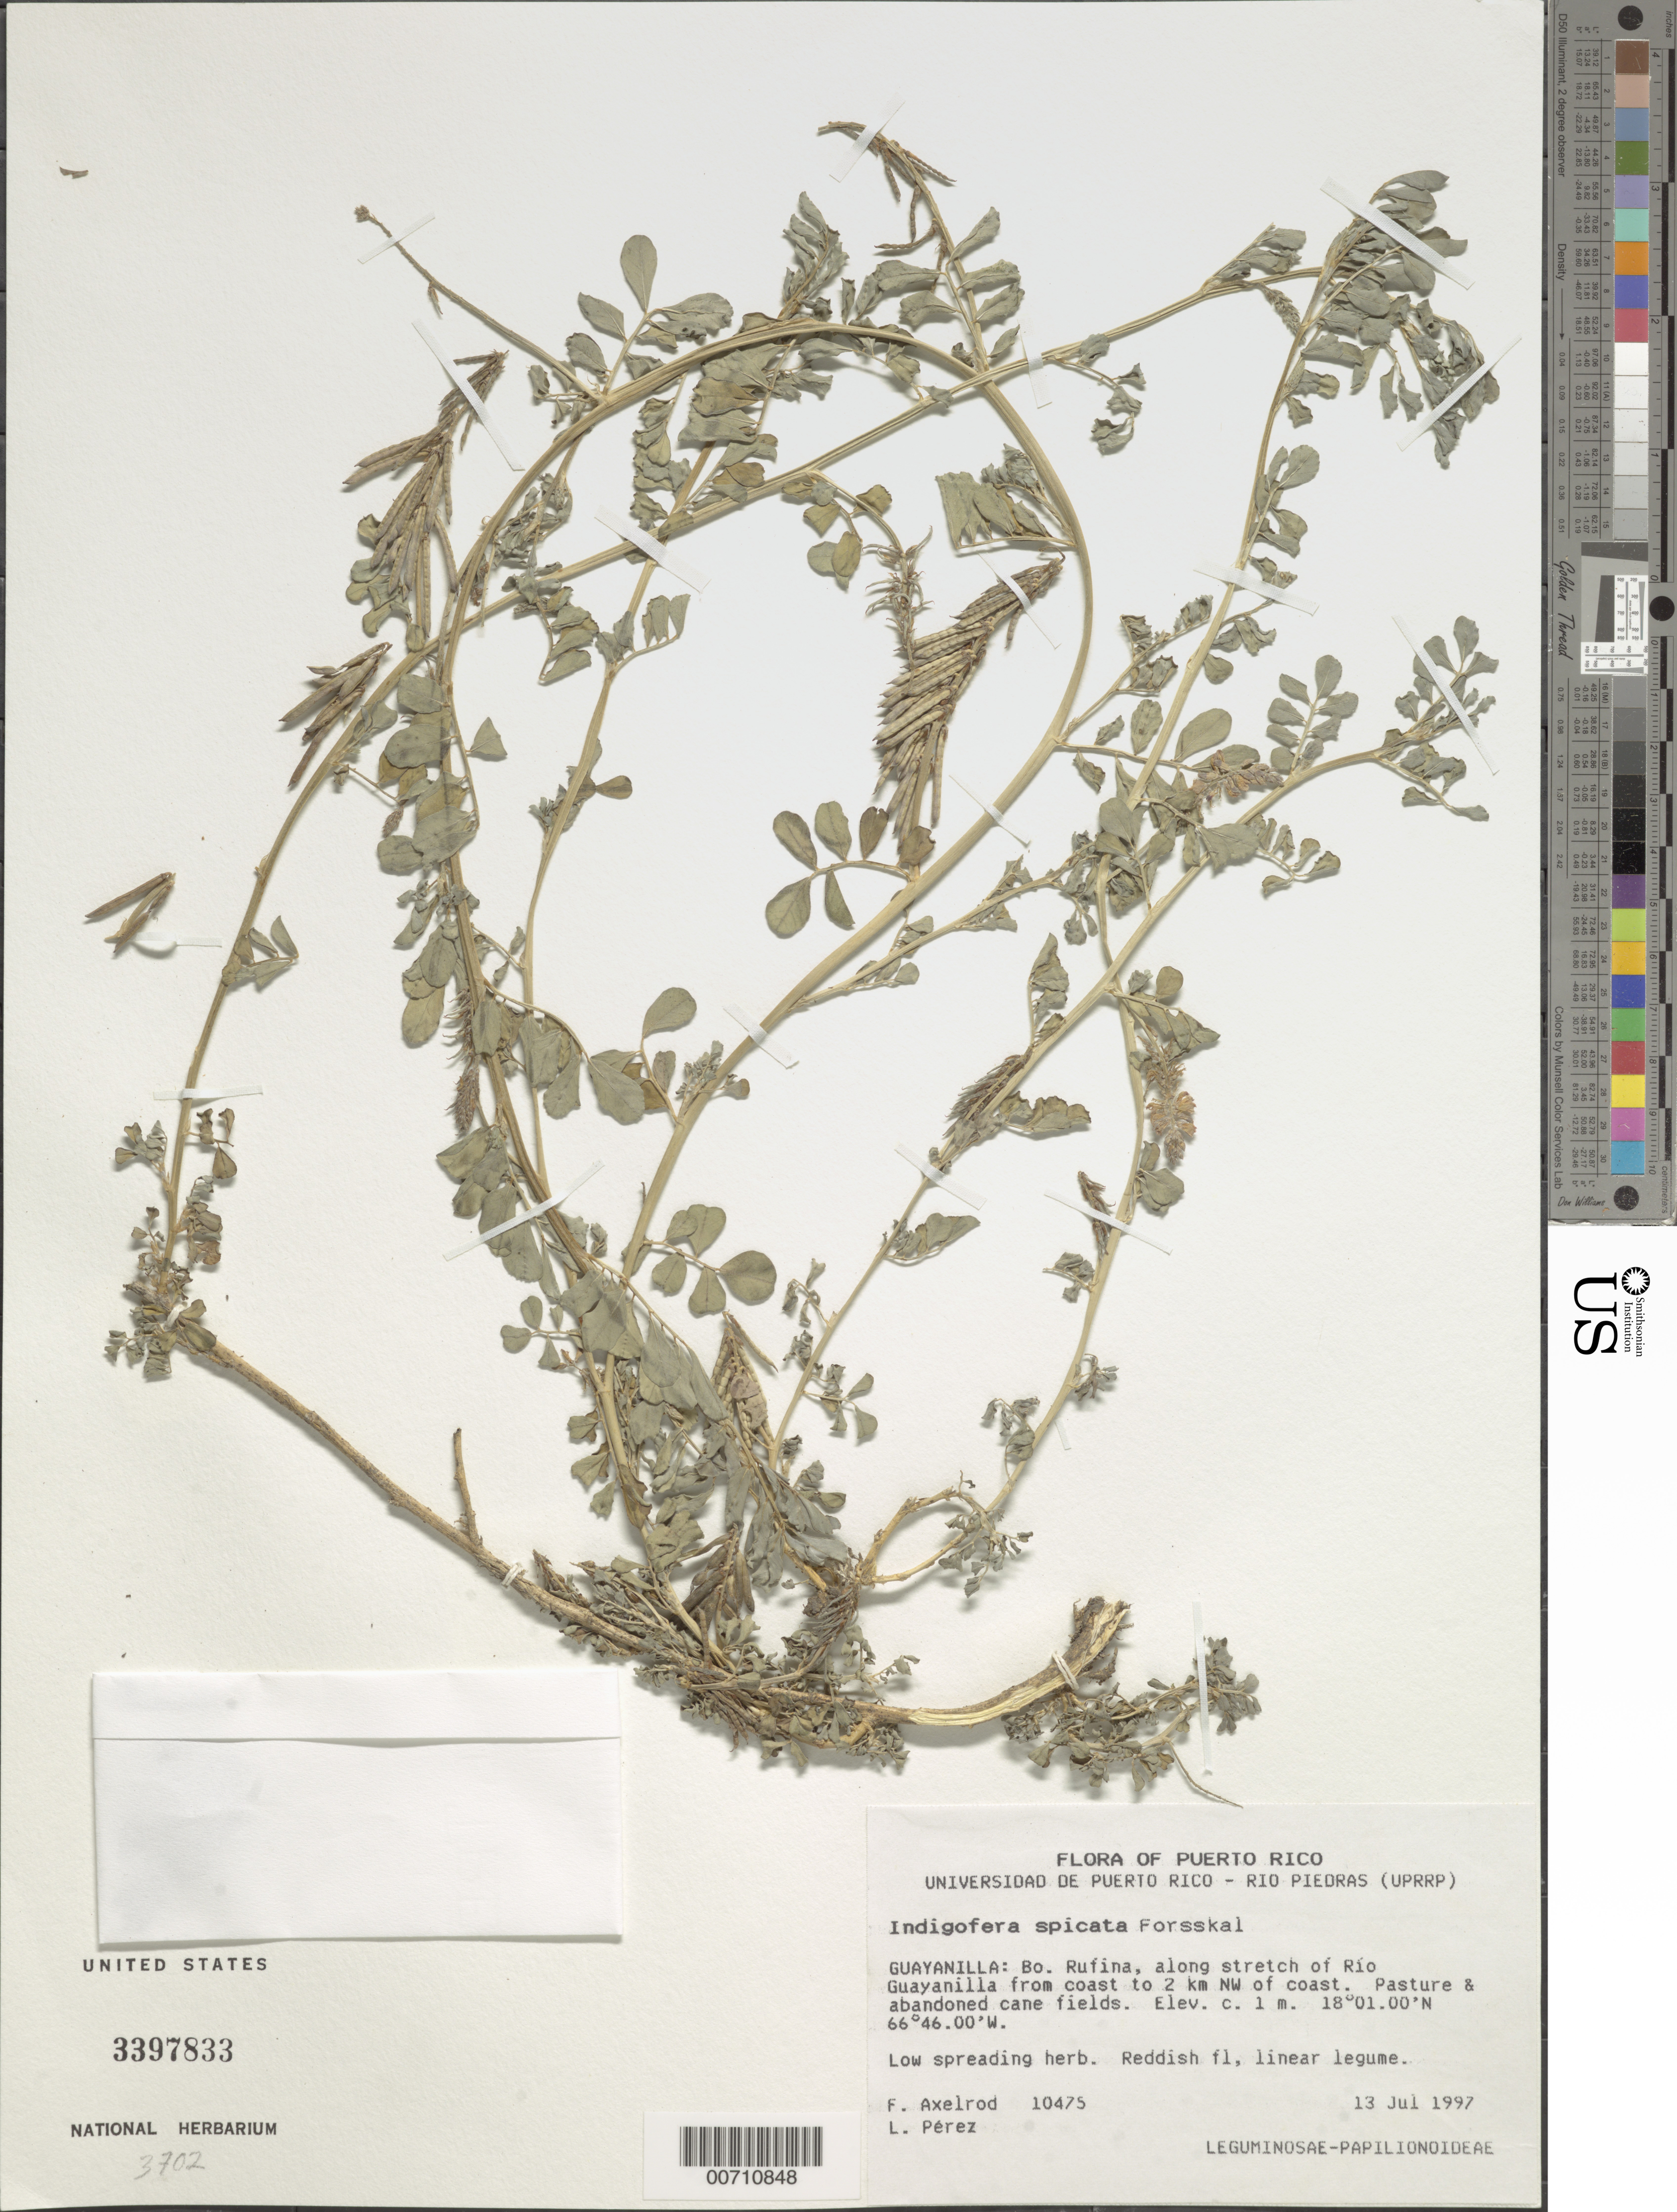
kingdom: Plantae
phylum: Tracheophyta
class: Magnoliopsida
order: Fabales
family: Fabaceae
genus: Indigofera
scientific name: Indigofera spicata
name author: Forssk.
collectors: F. S. Axelrod & L. Perez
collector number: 10475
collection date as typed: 13 Jul 1997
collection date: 1997-07-13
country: Puerto Rico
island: Greater Antilles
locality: Guayanilla: Bo. Rufina, along stretch of Rio Guayanilla from coast to 2 km NW of coast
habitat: Pasture & abandoned cane fields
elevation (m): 1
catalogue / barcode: US 3397833